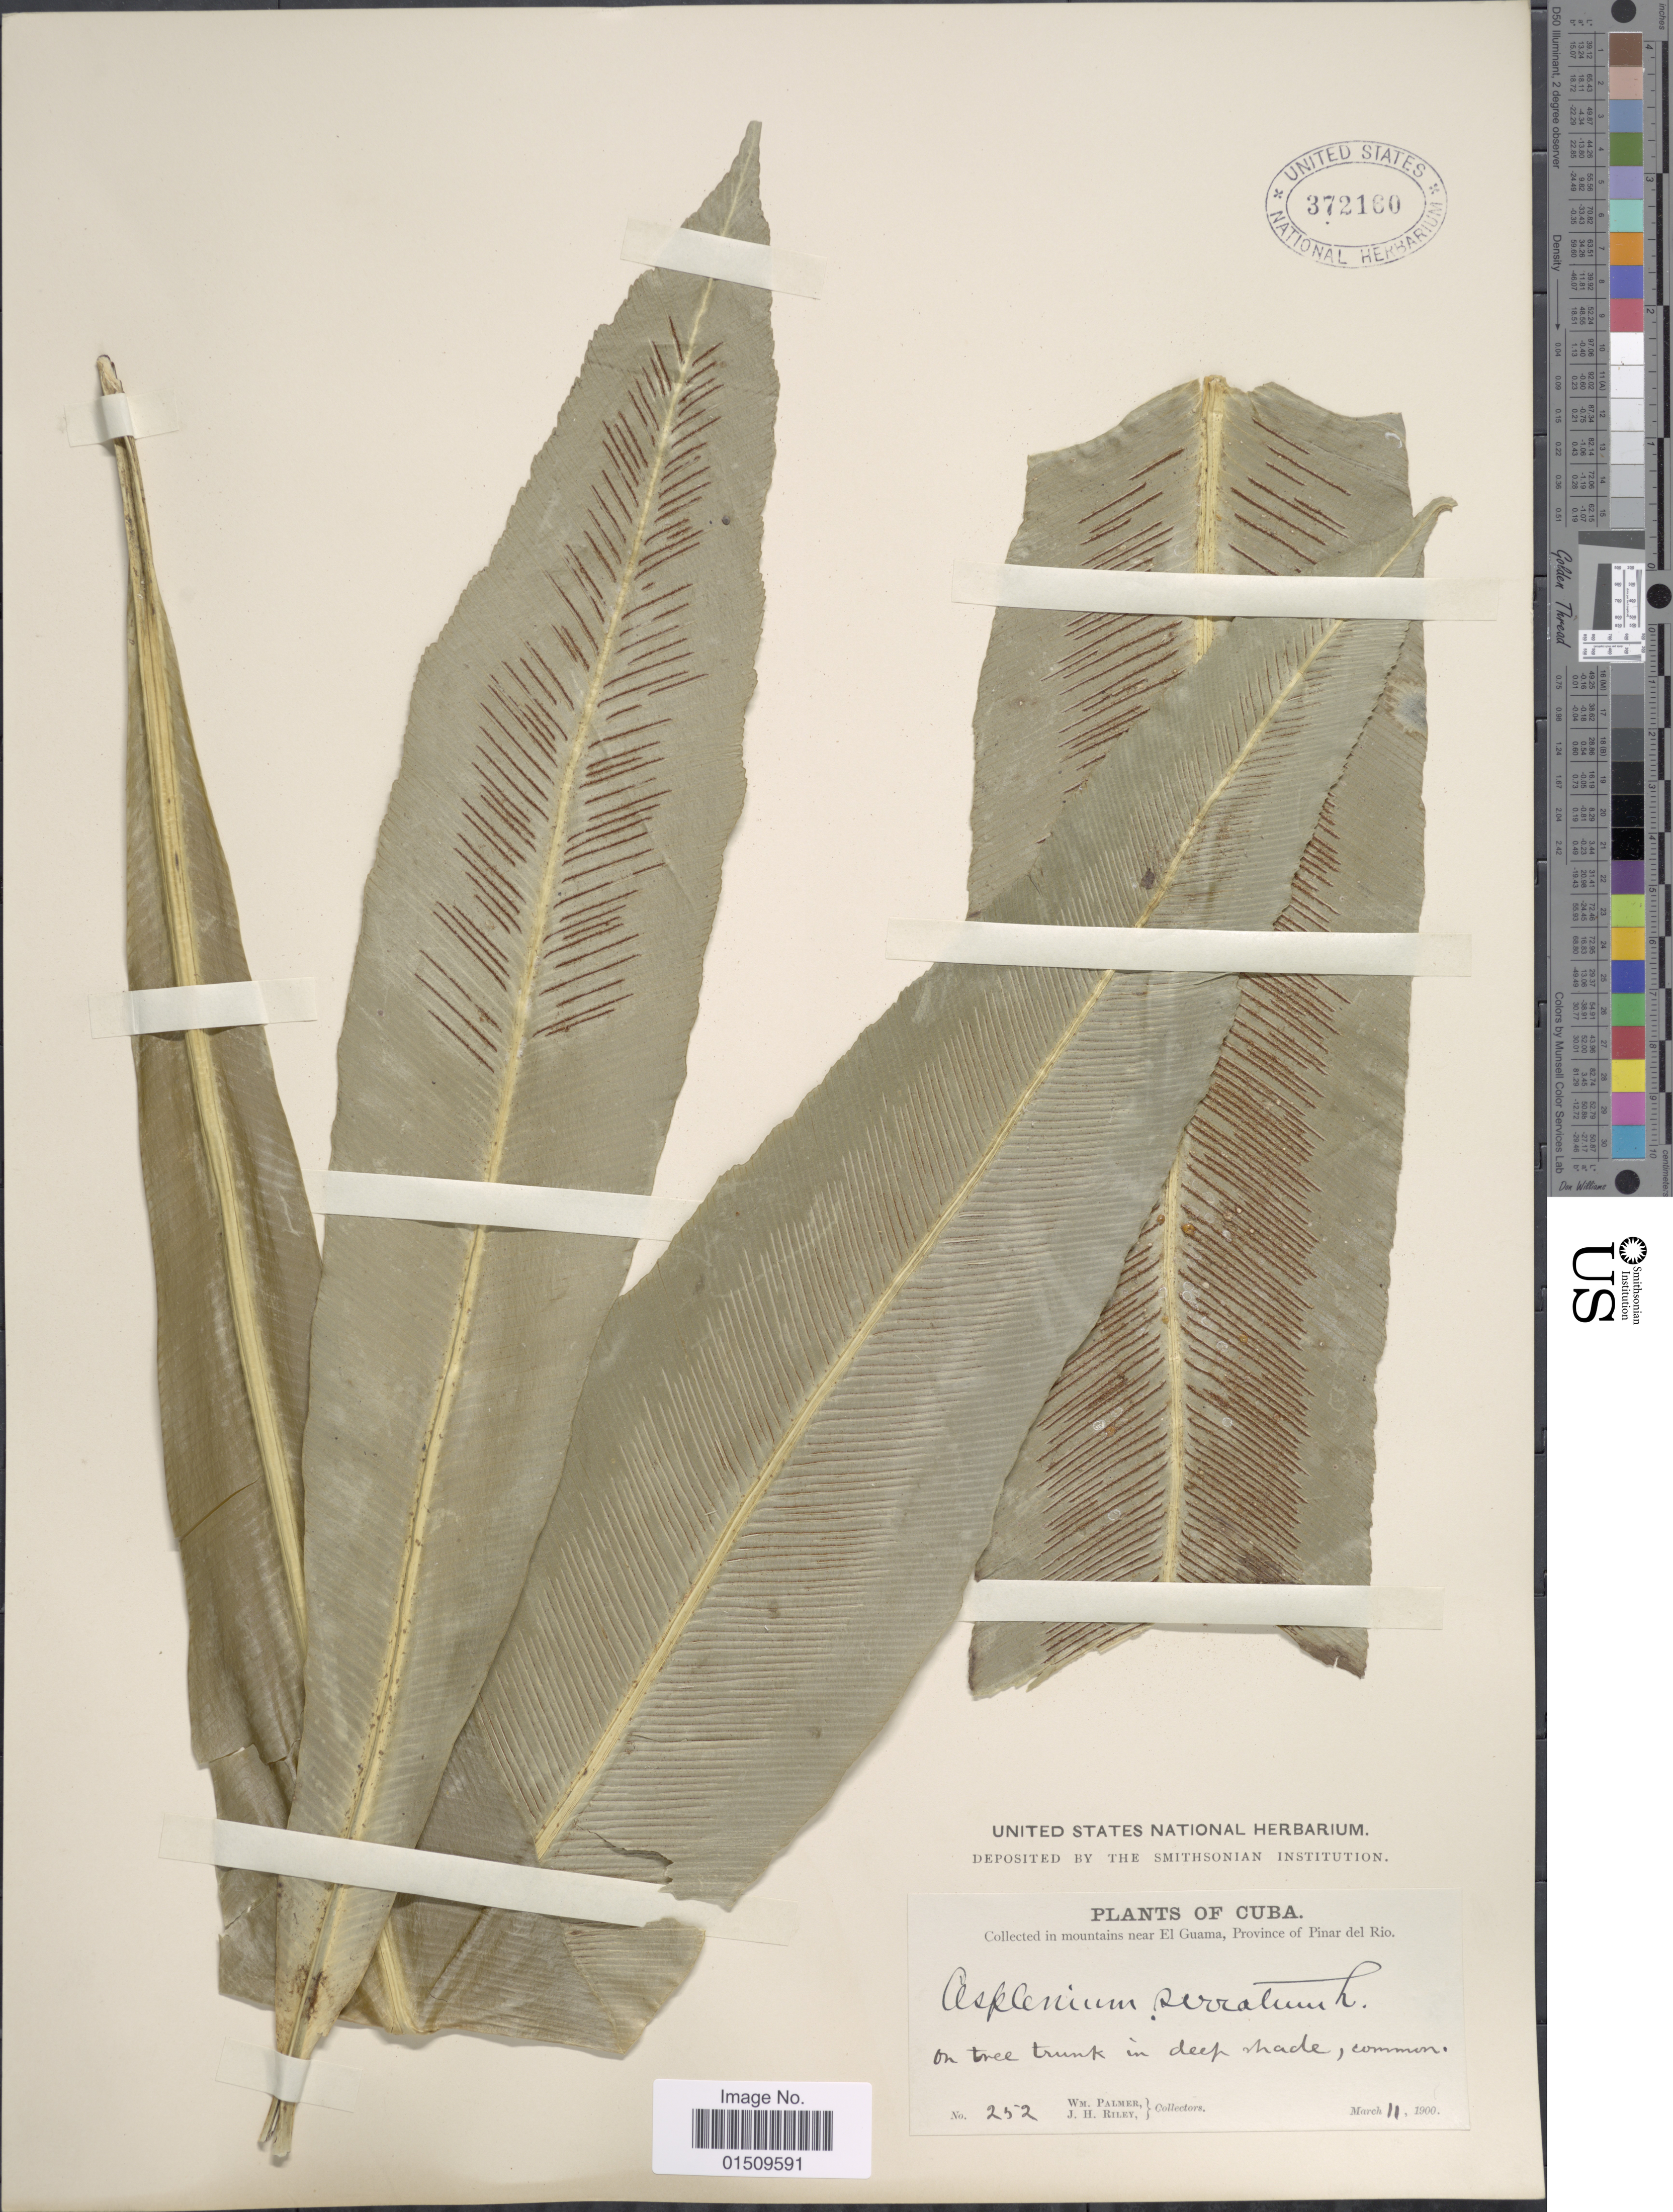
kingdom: Plantae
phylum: Tracheophyta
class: Polypodiopsida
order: Polypodiales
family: Aspleniaceae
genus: Asplenium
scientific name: Asplenium serratum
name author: L.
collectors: W. Palmer & J. H. Riley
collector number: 252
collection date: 1900-03-11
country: Cuba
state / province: Pinar del Río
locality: Cuba, in Mountains near El Guama.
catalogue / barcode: US 372160